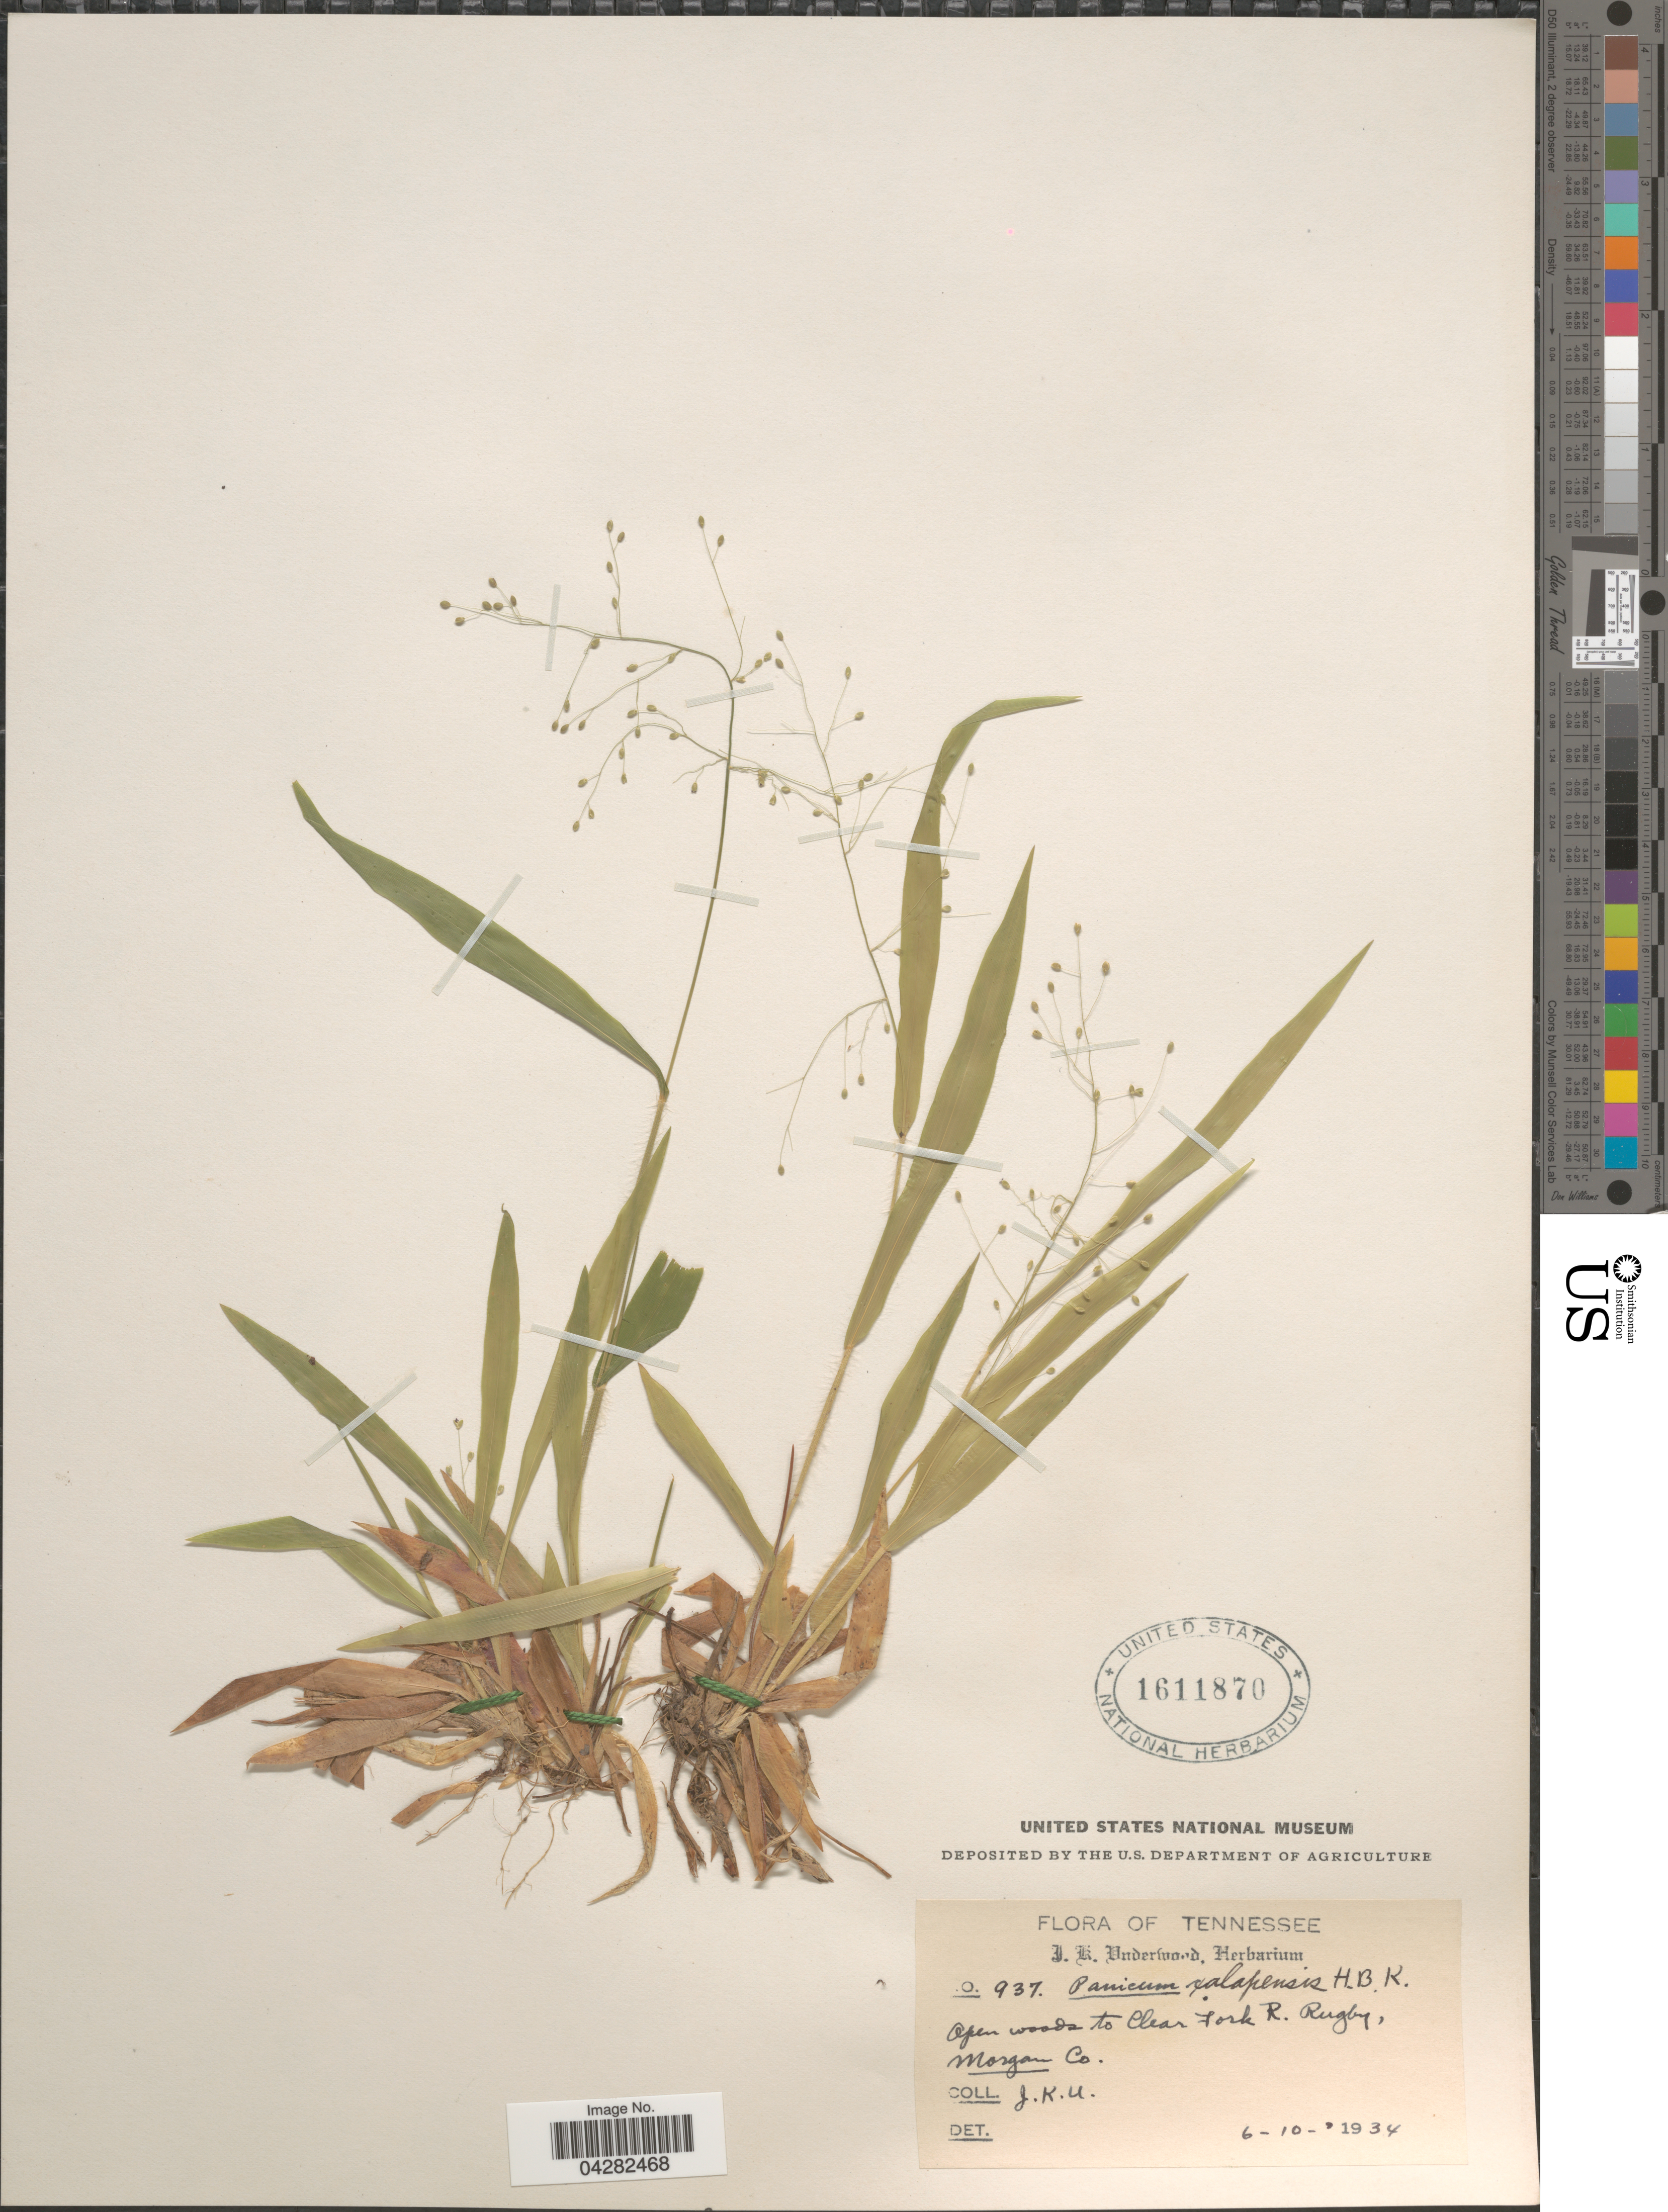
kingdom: Plantae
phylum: Tracheophyta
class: Liliopsida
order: Poales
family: Poaceae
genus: Dichanthelium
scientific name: Dichanthelium laxiflorum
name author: (Lam.) Gould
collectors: J. K. Underwood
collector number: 937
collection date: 1934-06-10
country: United States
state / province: Tennessee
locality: Open woods to Clear Fork R. Rugby, Morgan Co.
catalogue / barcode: US 1611870